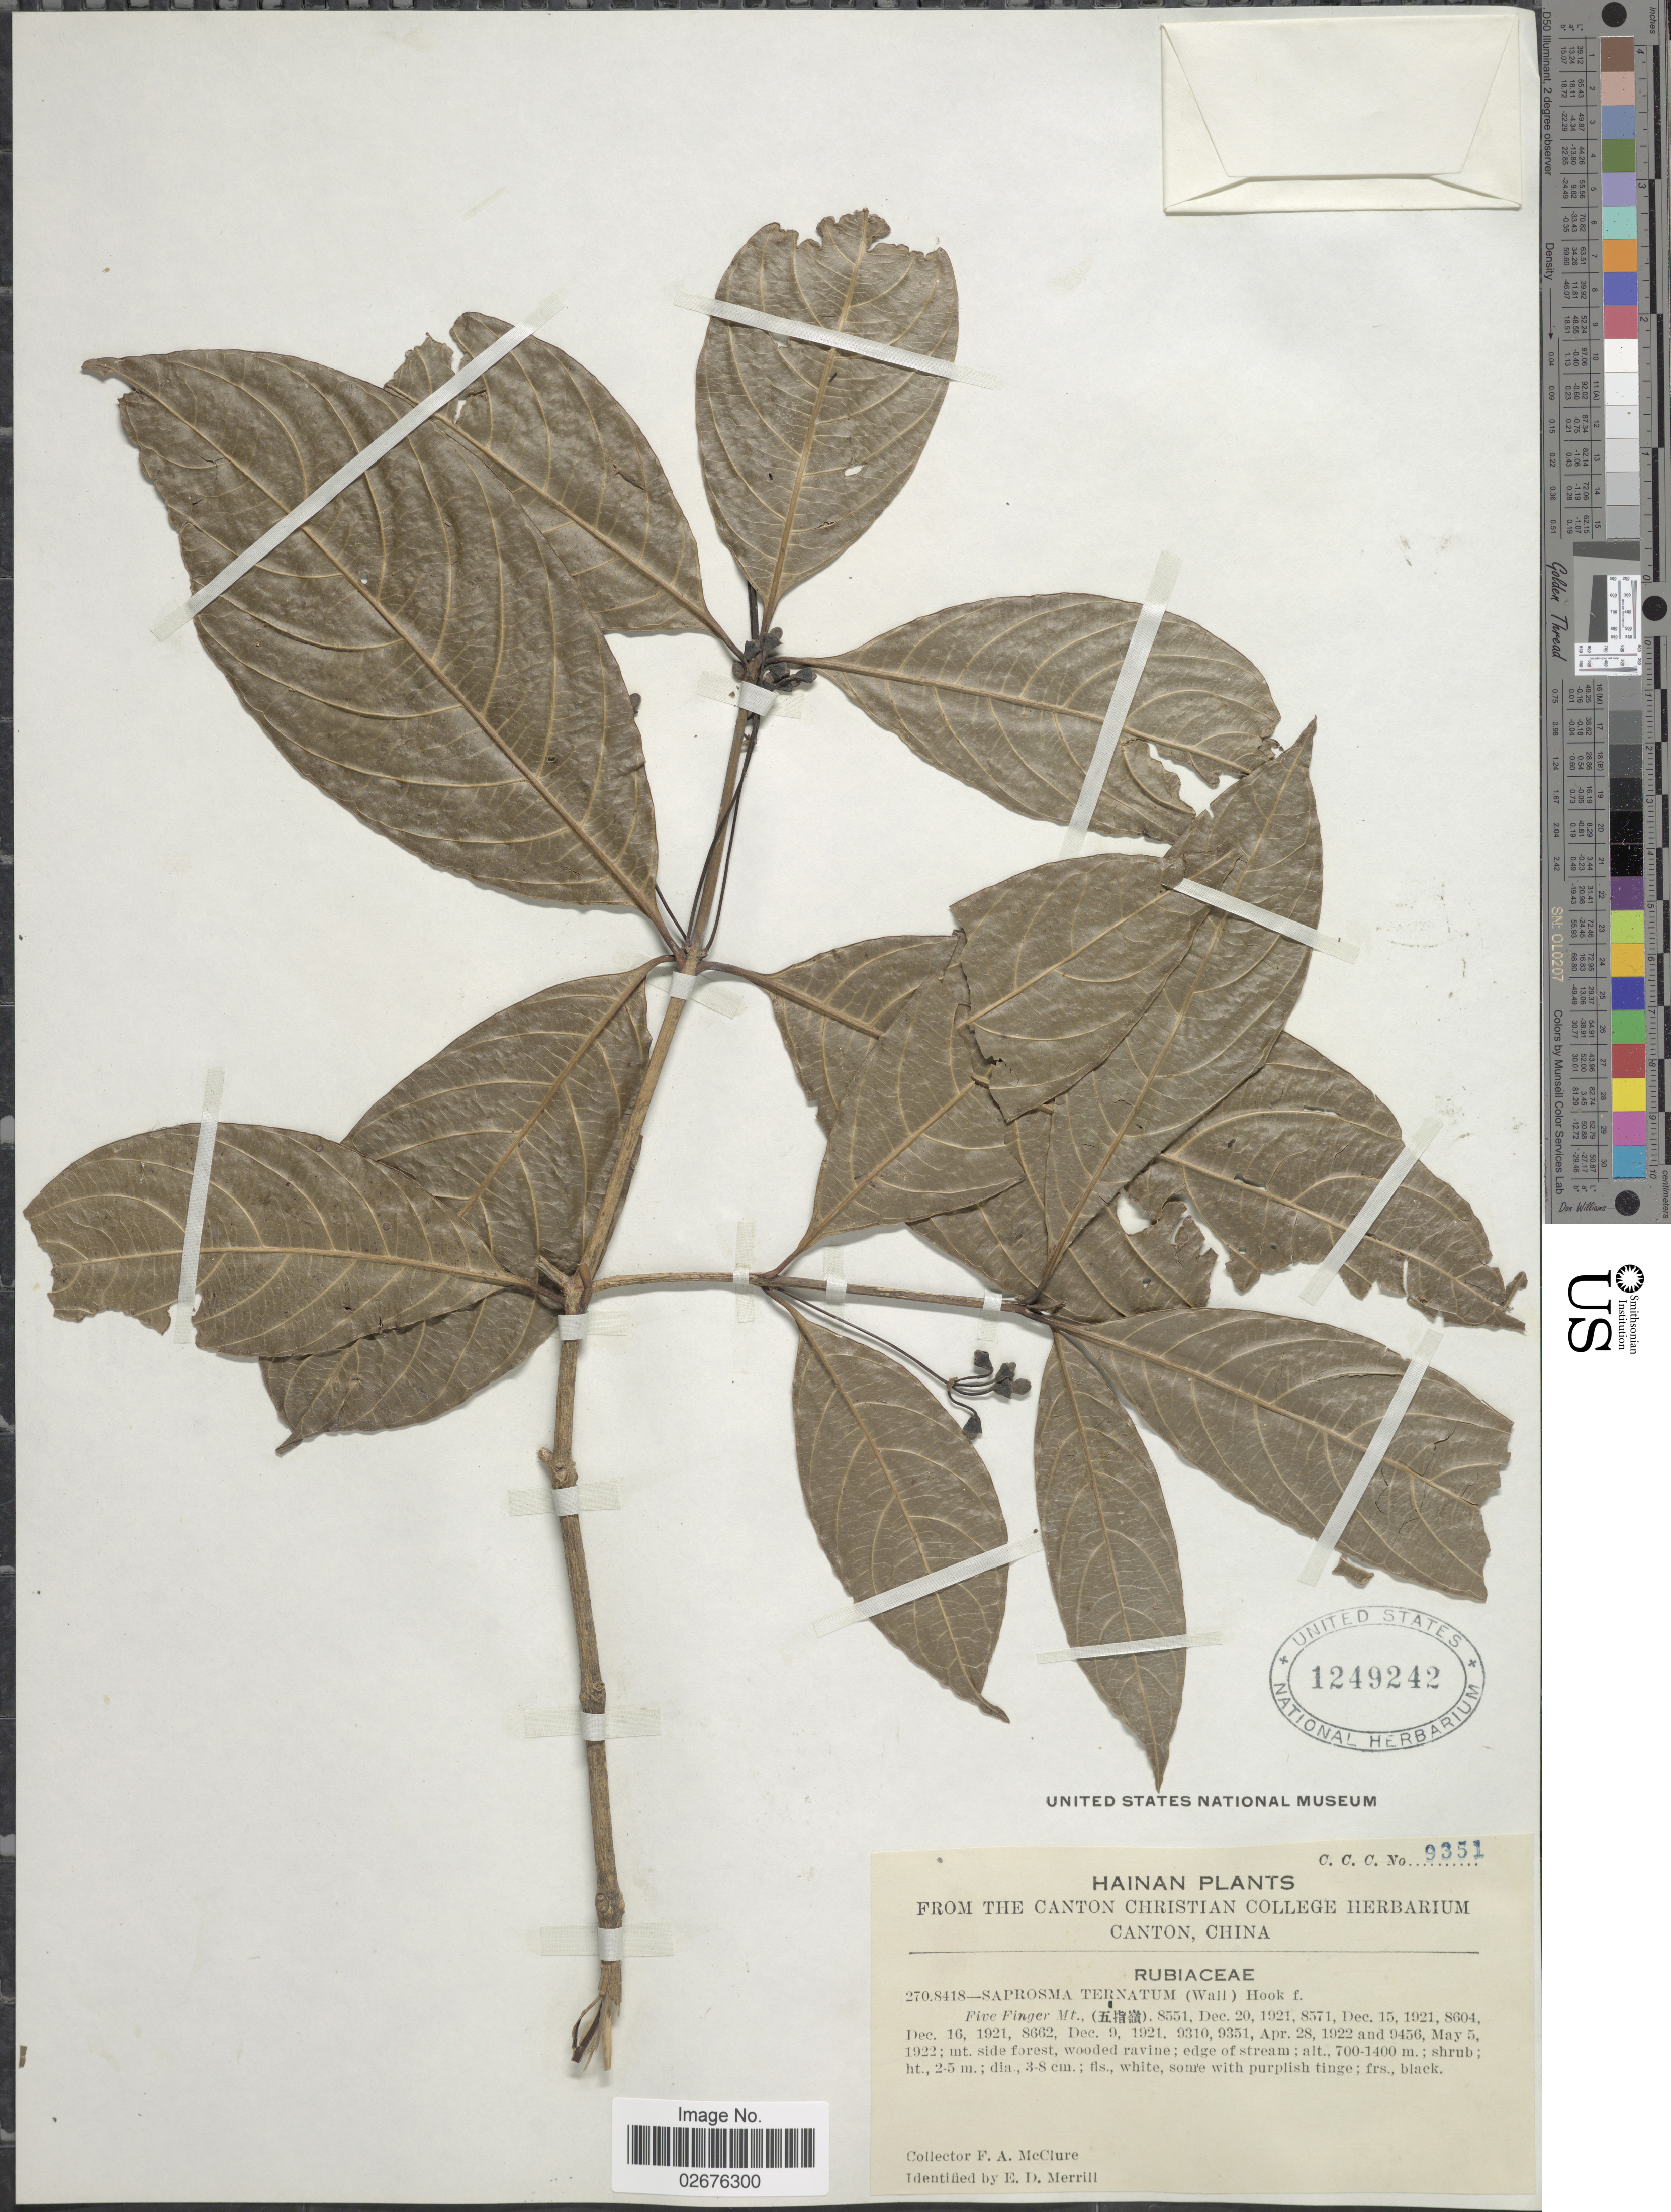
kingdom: Plantae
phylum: Tracheophyta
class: Magnoliopsida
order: Gentianales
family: Rubiaceae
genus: Saprosma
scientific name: Saprosma ternata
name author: (Wall.) Benth. & Hook. f. ex Kurz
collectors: F. A. McClure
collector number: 9351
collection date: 1921-12-20/1922-04-28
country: China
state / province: Hainan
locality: Five Finger Mt., (X)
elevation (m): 700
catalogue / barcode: US 1249242